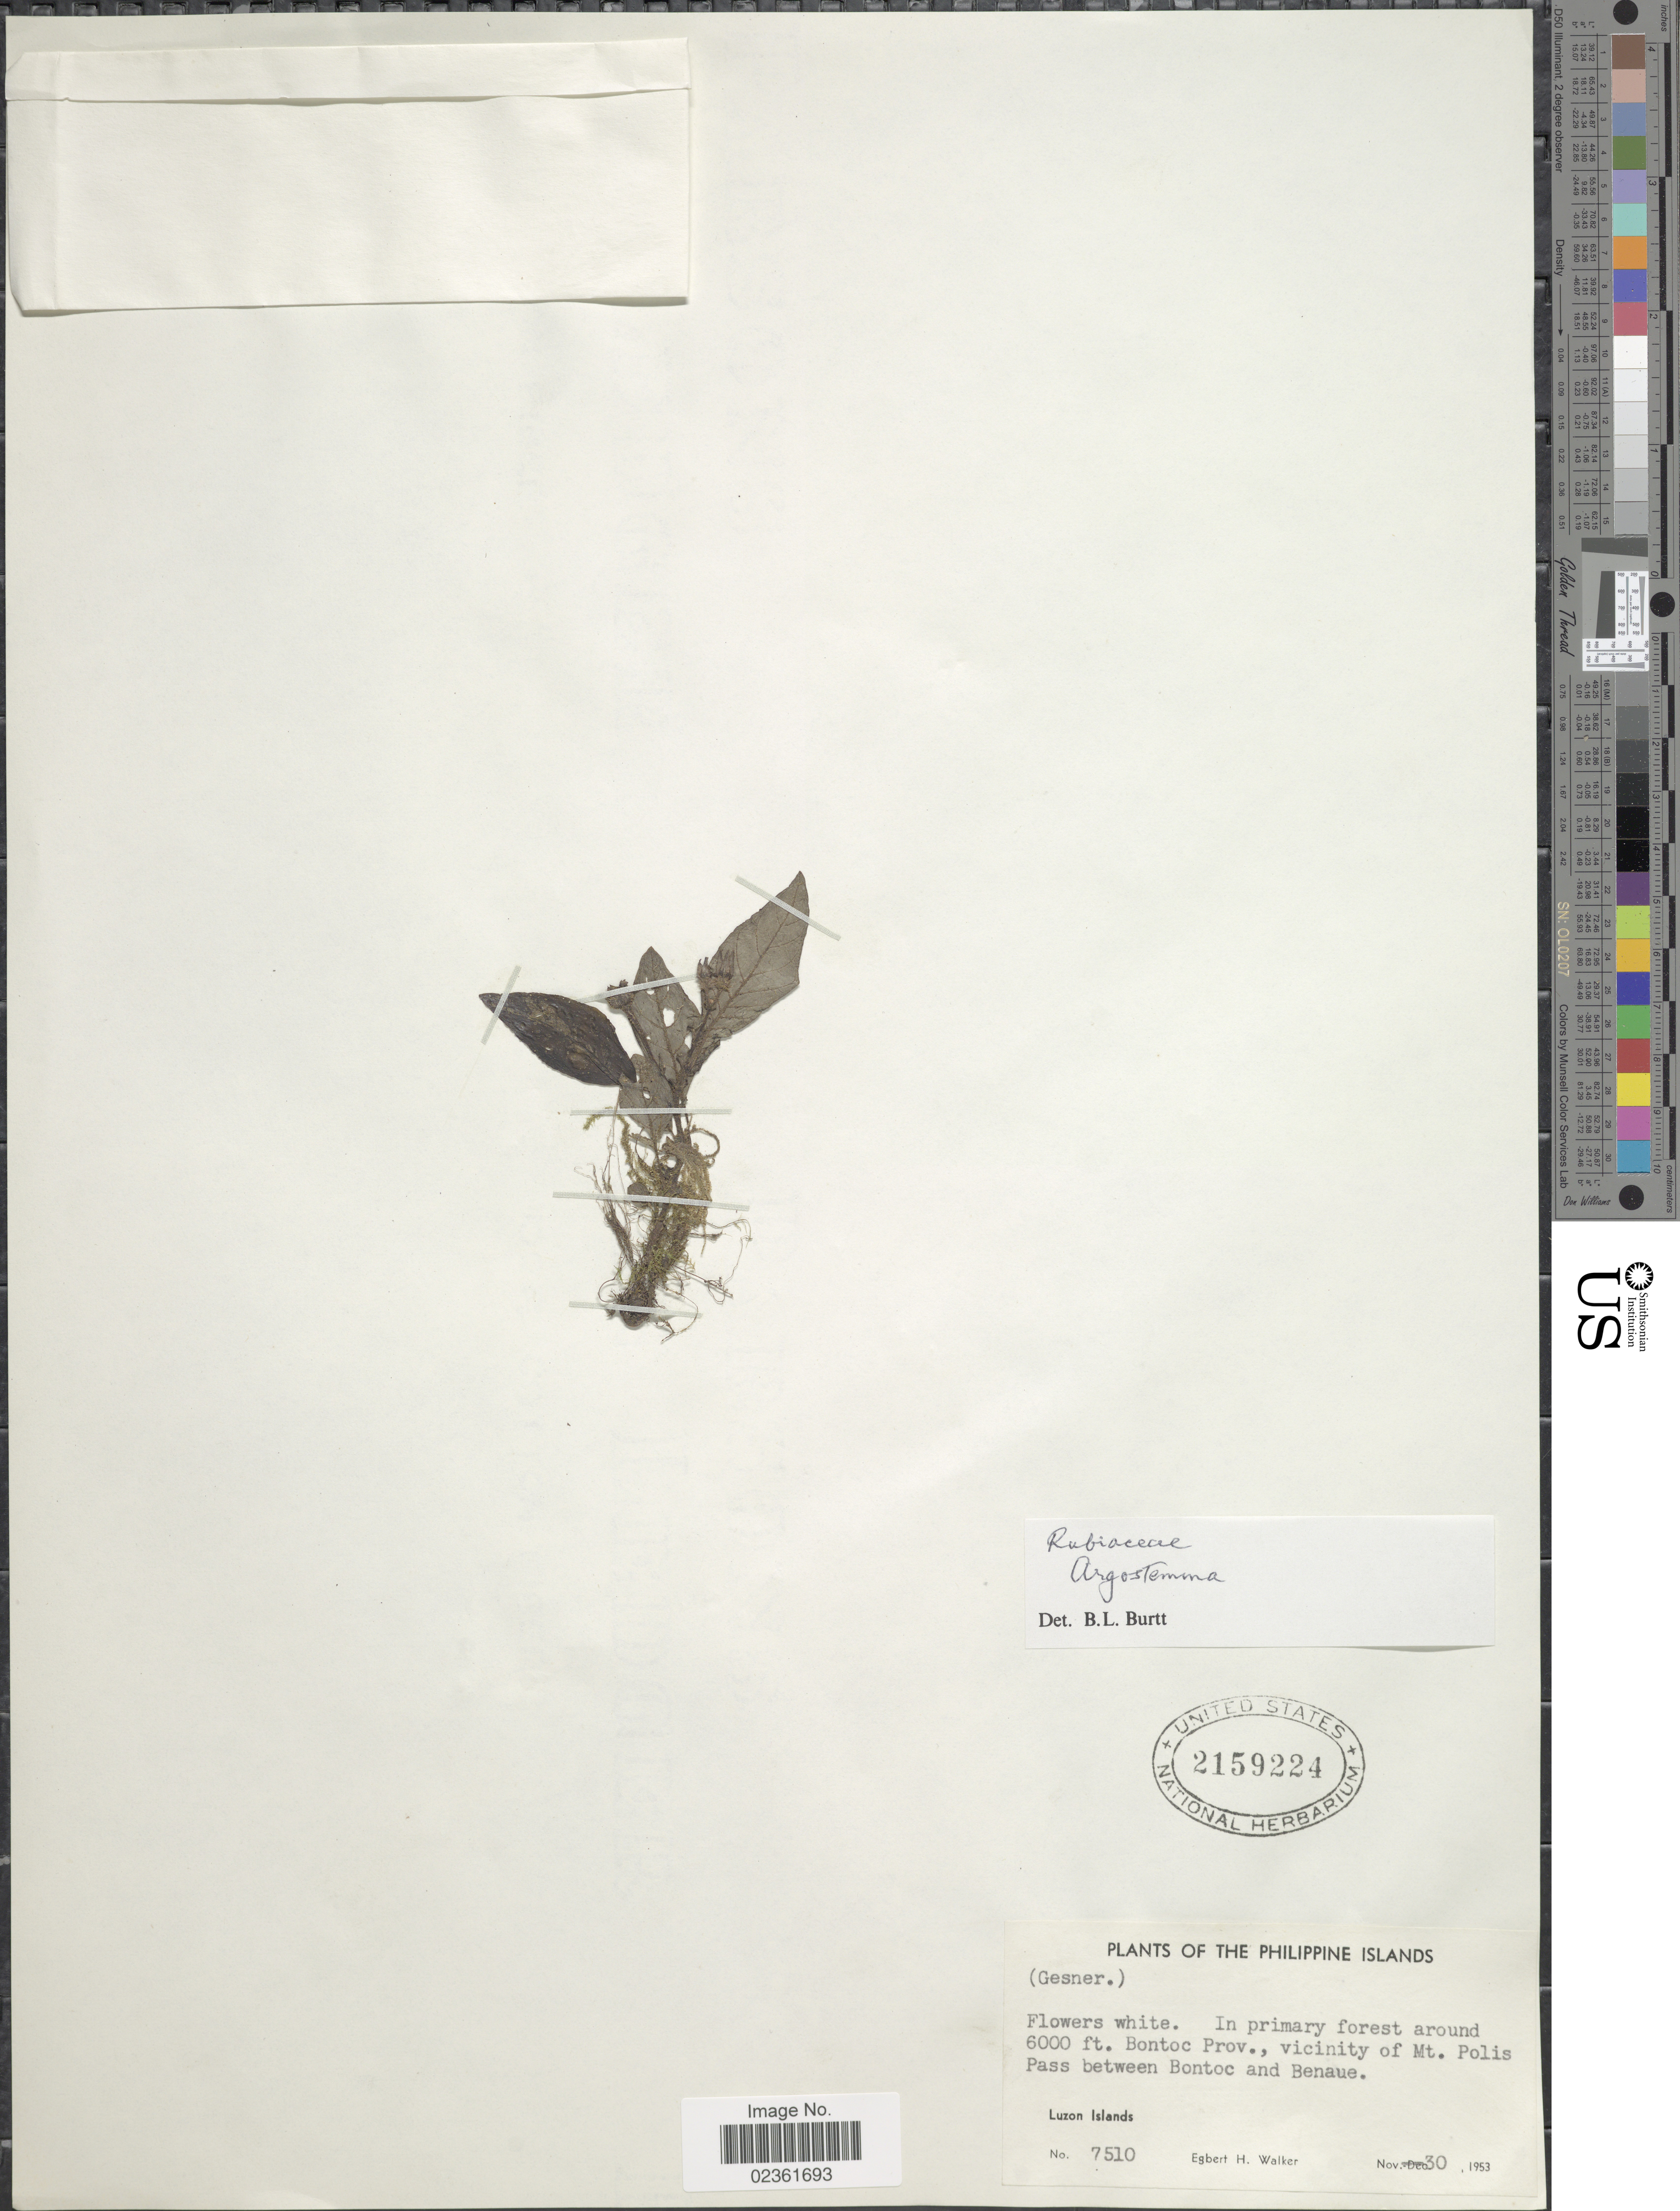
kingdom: Plantae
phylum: Tracheophyta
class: Magnoliopsida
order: Gentianales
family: Rubiaceae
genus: Argostemma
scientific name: Argostemma sp.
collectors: E. H. Walker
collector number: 7510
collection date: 1953-11-30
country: Philippines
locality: The Philippine Islands, in primary forest around Bontoc Prov., vicinity of Mt. Polis Pass between Bontoc and Benaue, Luzon Island.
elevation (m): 1829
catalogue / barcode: US 2159224